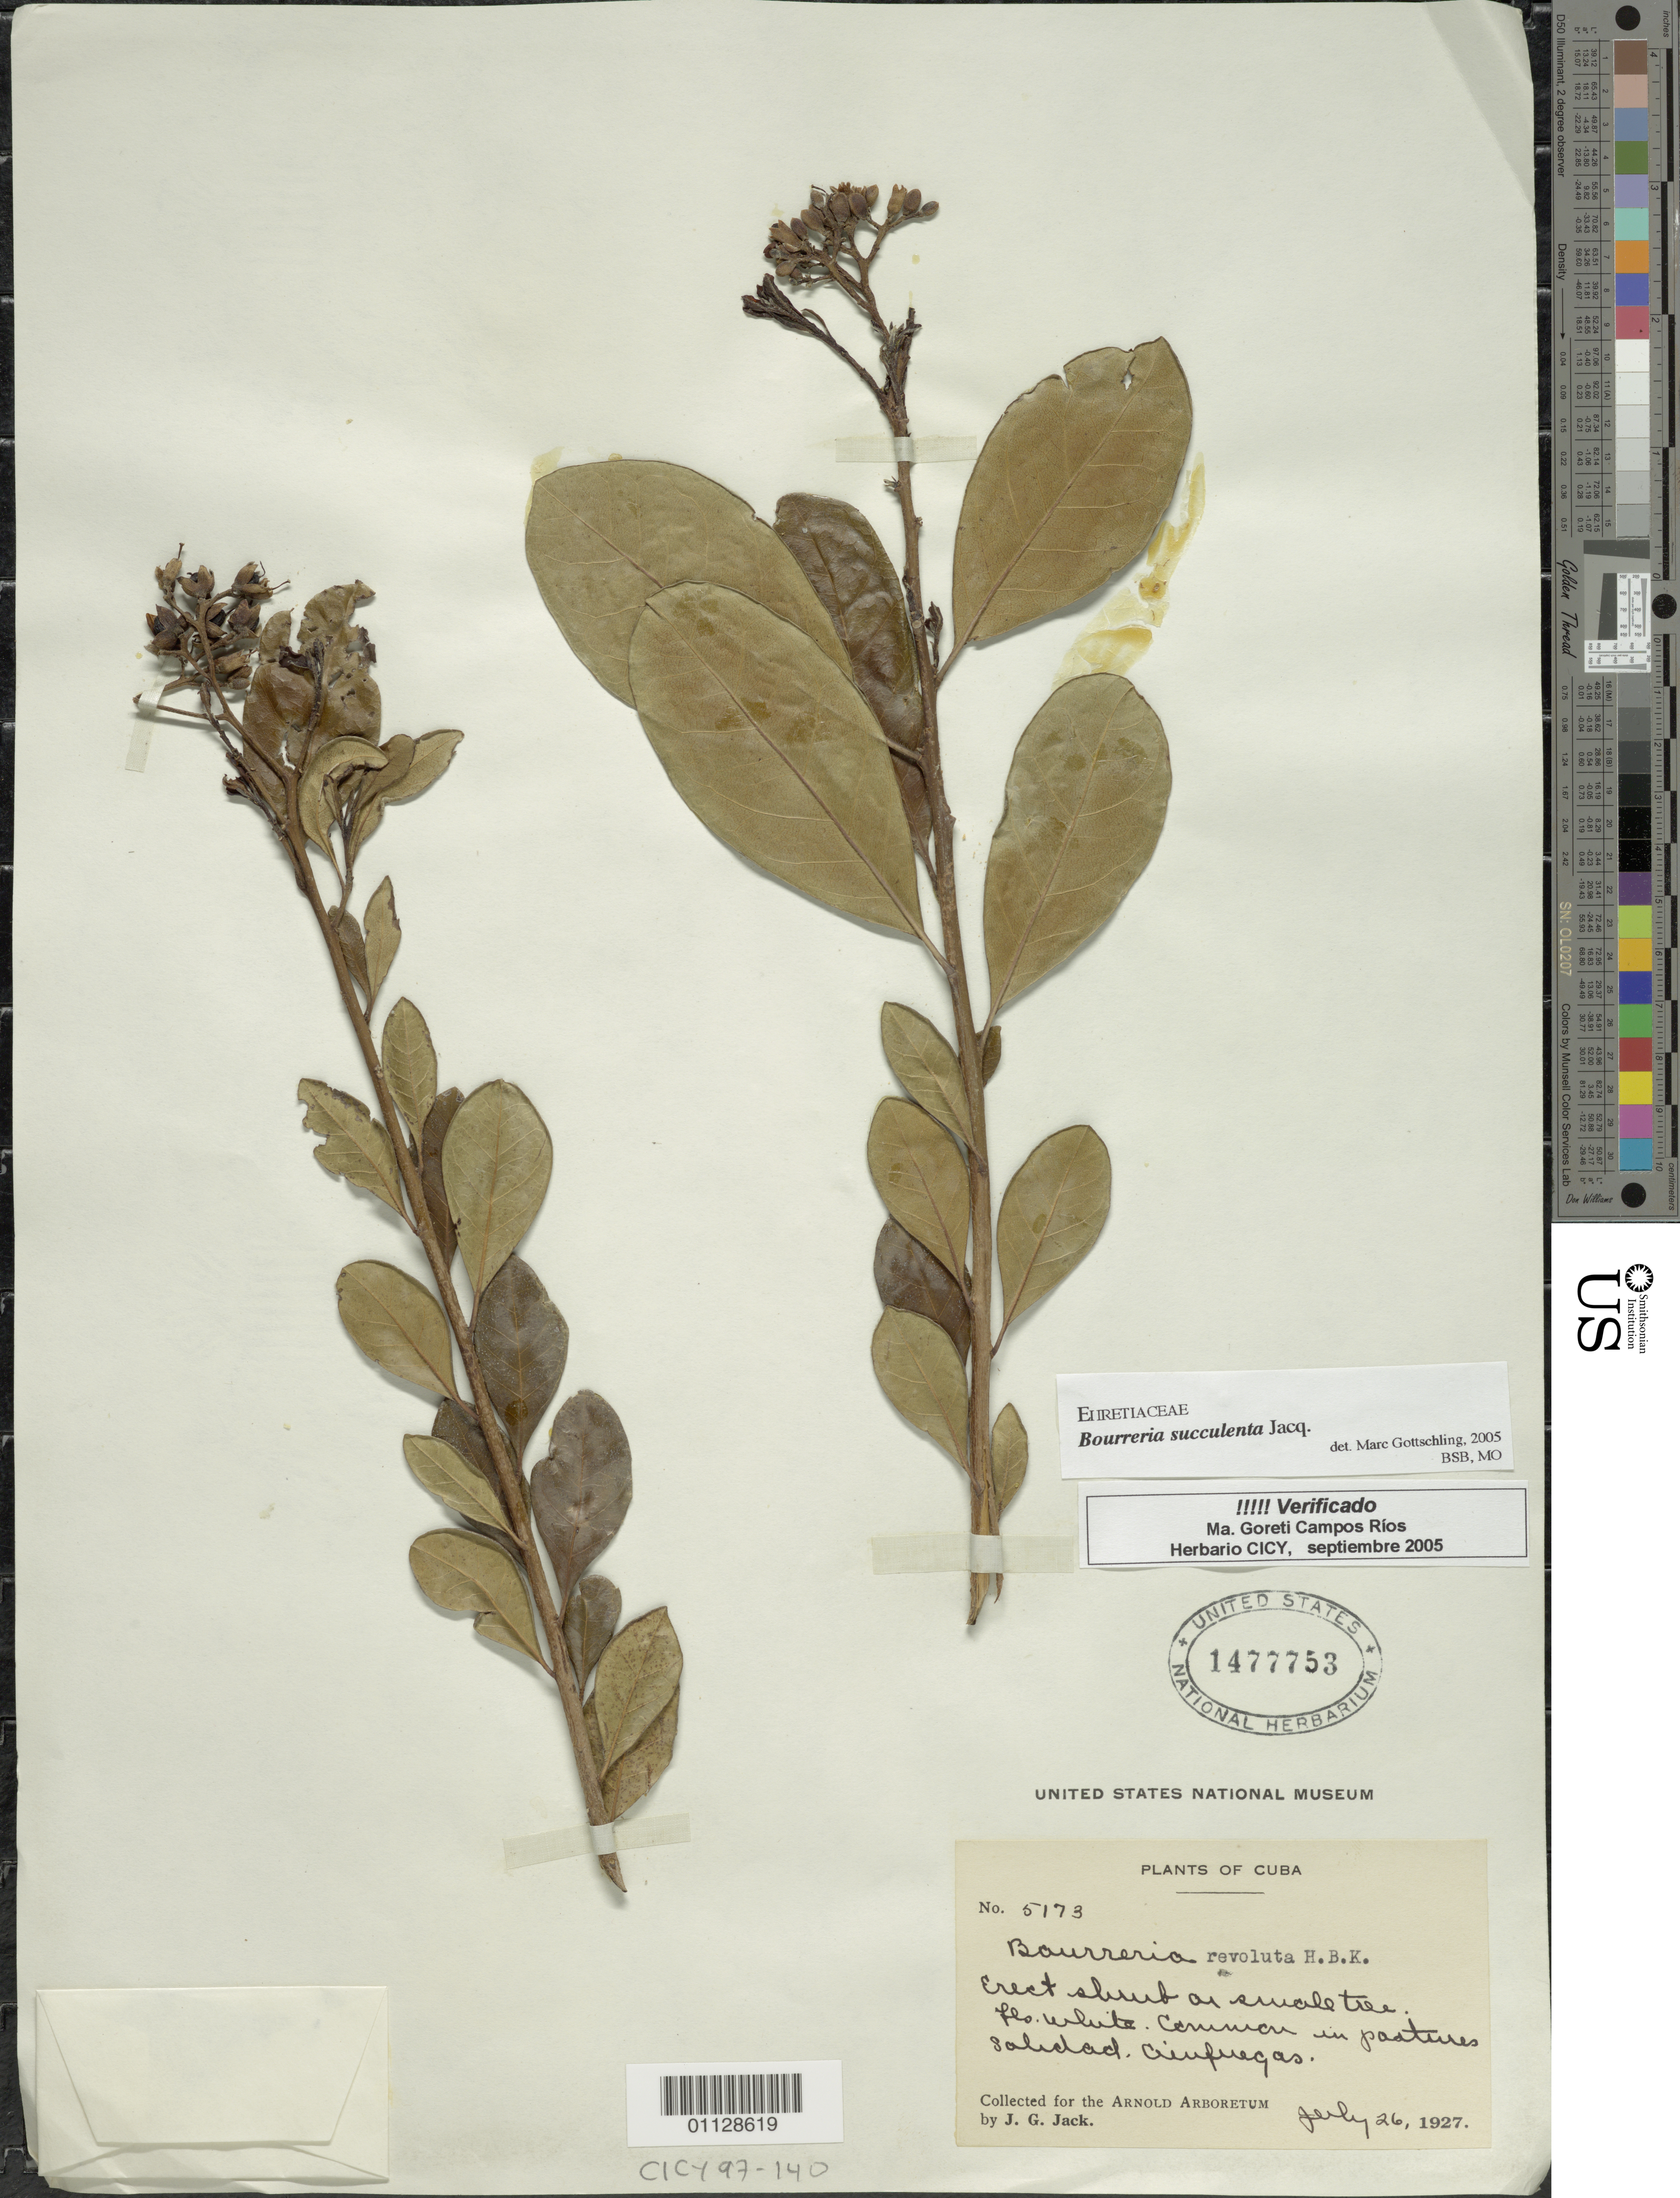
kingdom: Plantae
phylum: Tracheophyta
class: Magnoliopsida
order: Boraginales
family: Ehretiaceae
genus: Bourreria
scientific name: Bourreria succulenta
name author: Jacq.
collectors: J. G. Jack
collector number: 5173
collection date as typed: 26 Jul 1927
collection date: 1927-07-26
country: Cuba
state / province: Cienfuegos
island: Cuba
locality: Soledad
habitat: common in pastures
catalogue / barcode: US 1477753